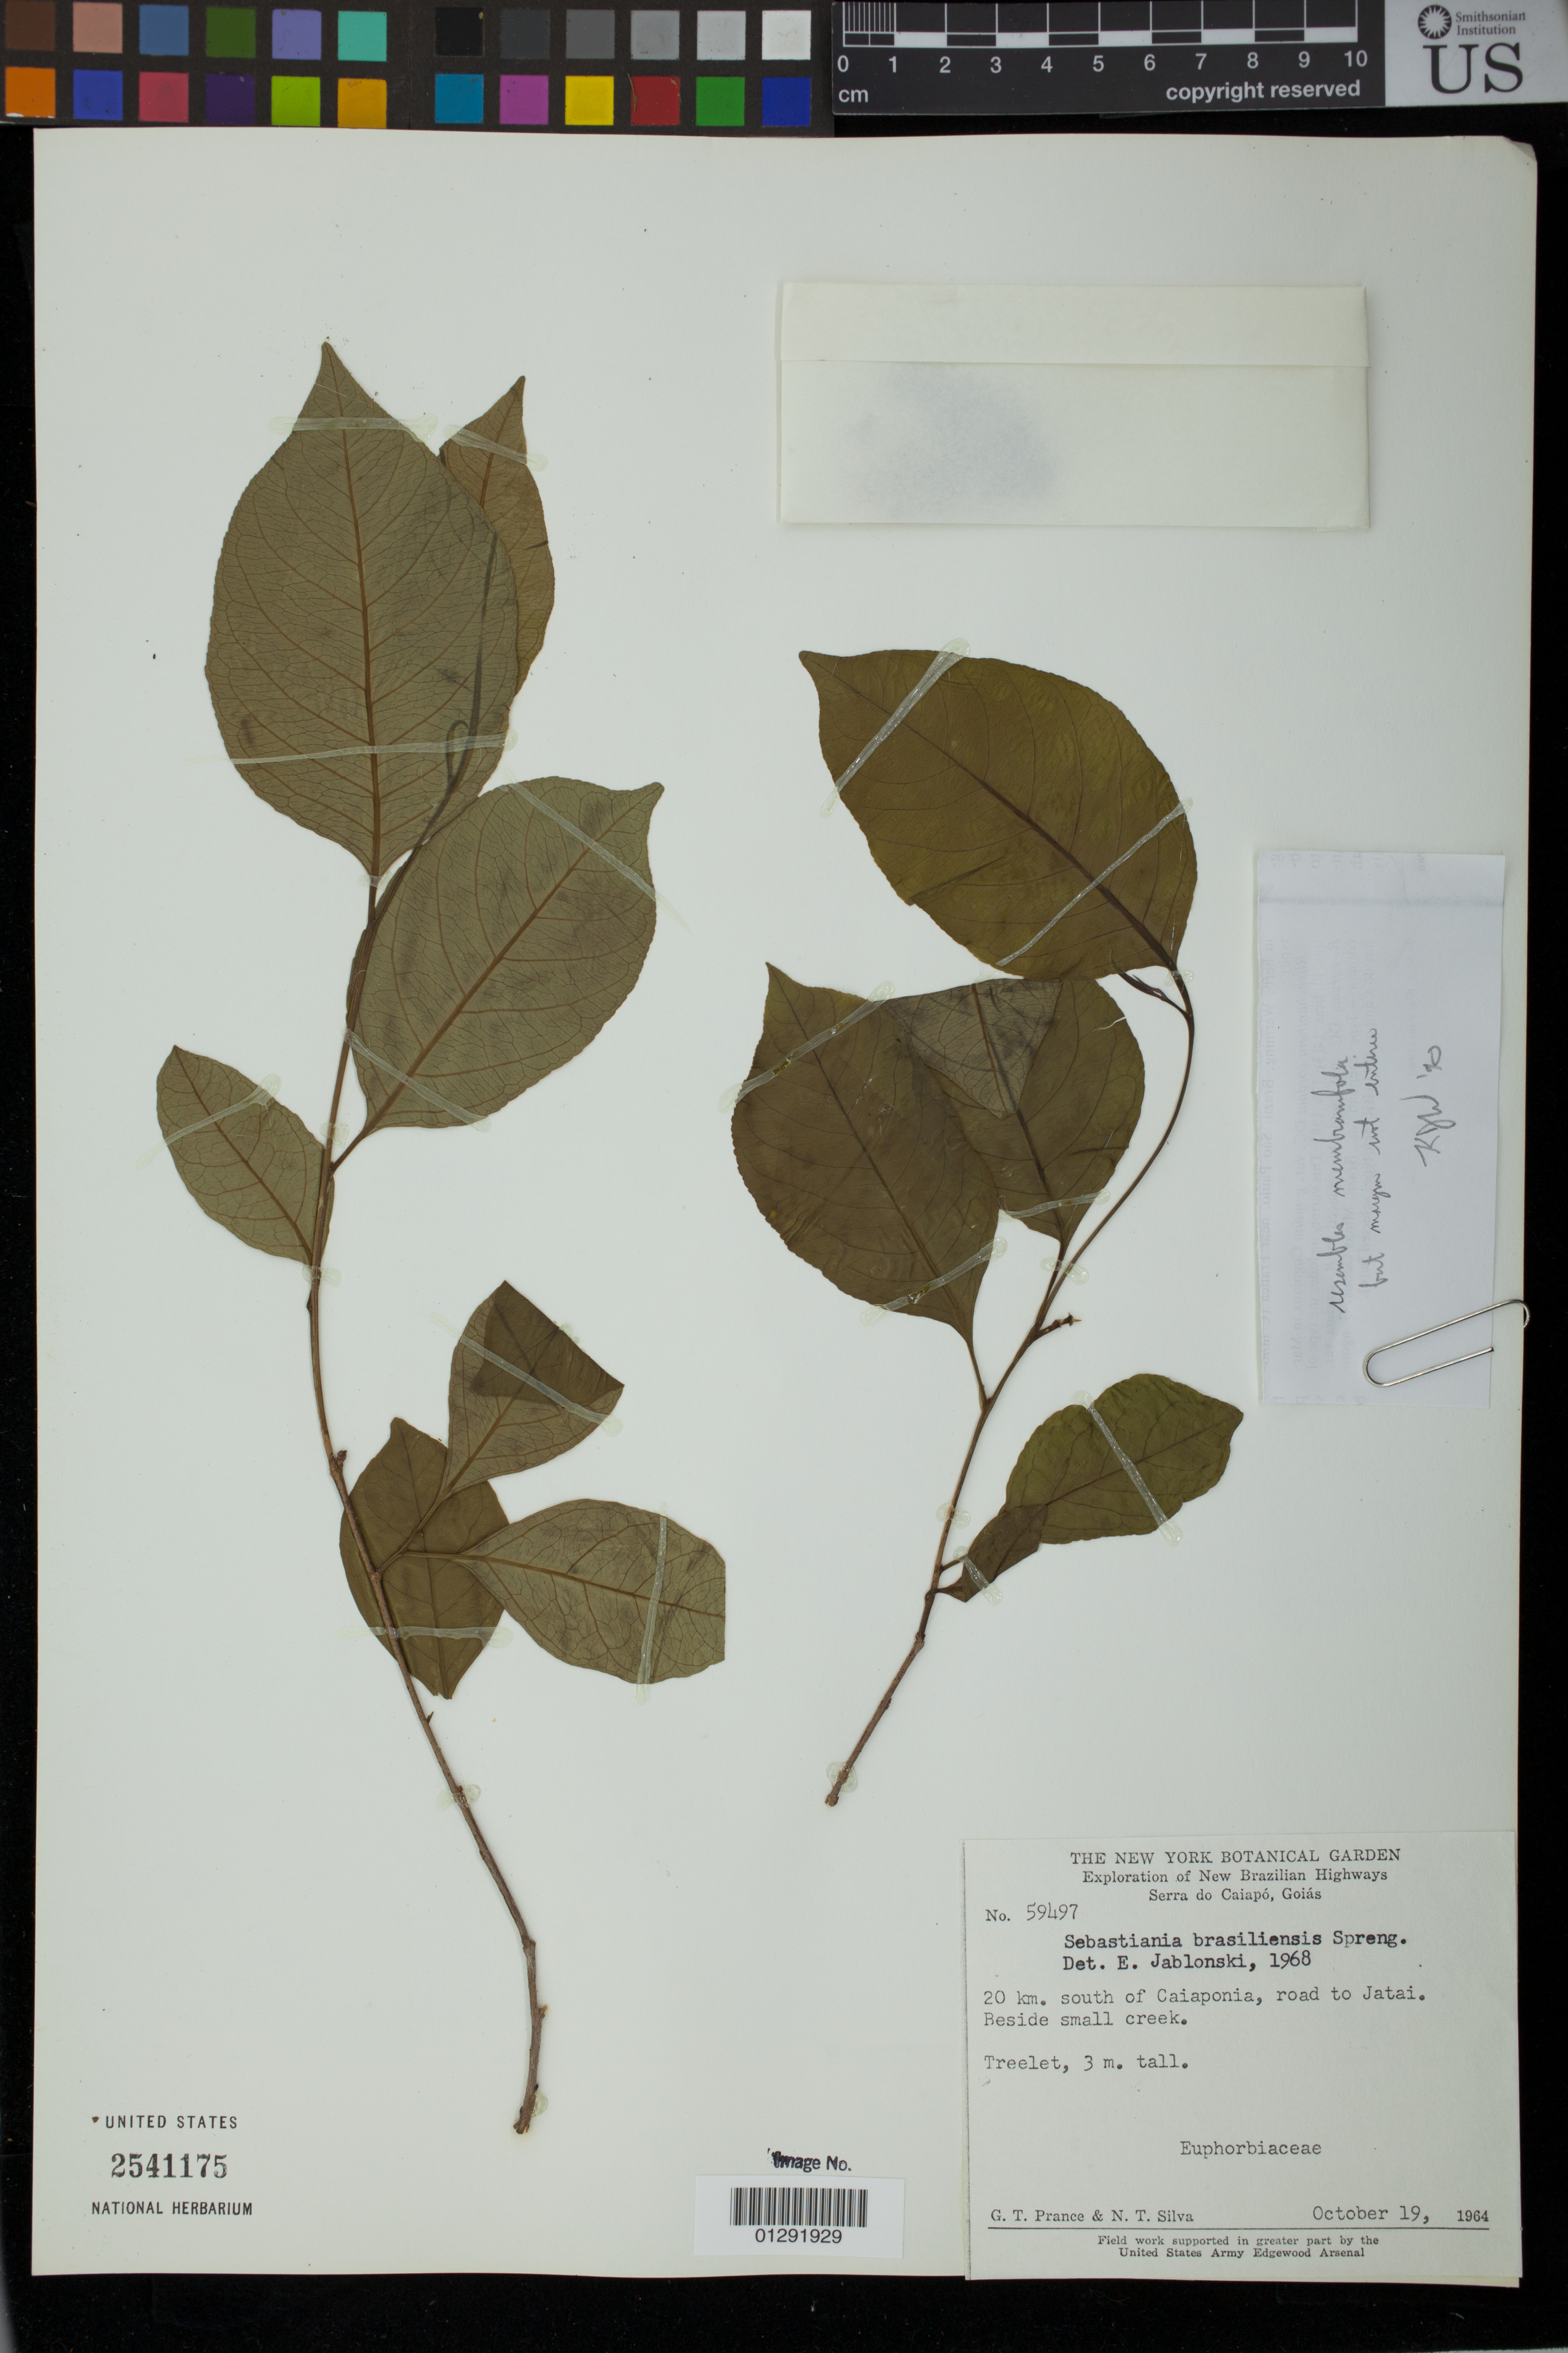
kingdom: Plantae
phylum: Tracheophyta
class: Magnoliopsida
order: Malpighiales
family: Euphorbiaceae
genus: Sebastiania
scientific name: Sebastiania sp.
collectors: G. T. Prance & N. T. Silva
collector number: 59497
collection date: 1964-10-19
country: Brazil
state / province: Goias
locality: Serra do Caiapo: 20 km. south of Caiaponia, road to Jatai.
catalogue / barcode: US 2541175